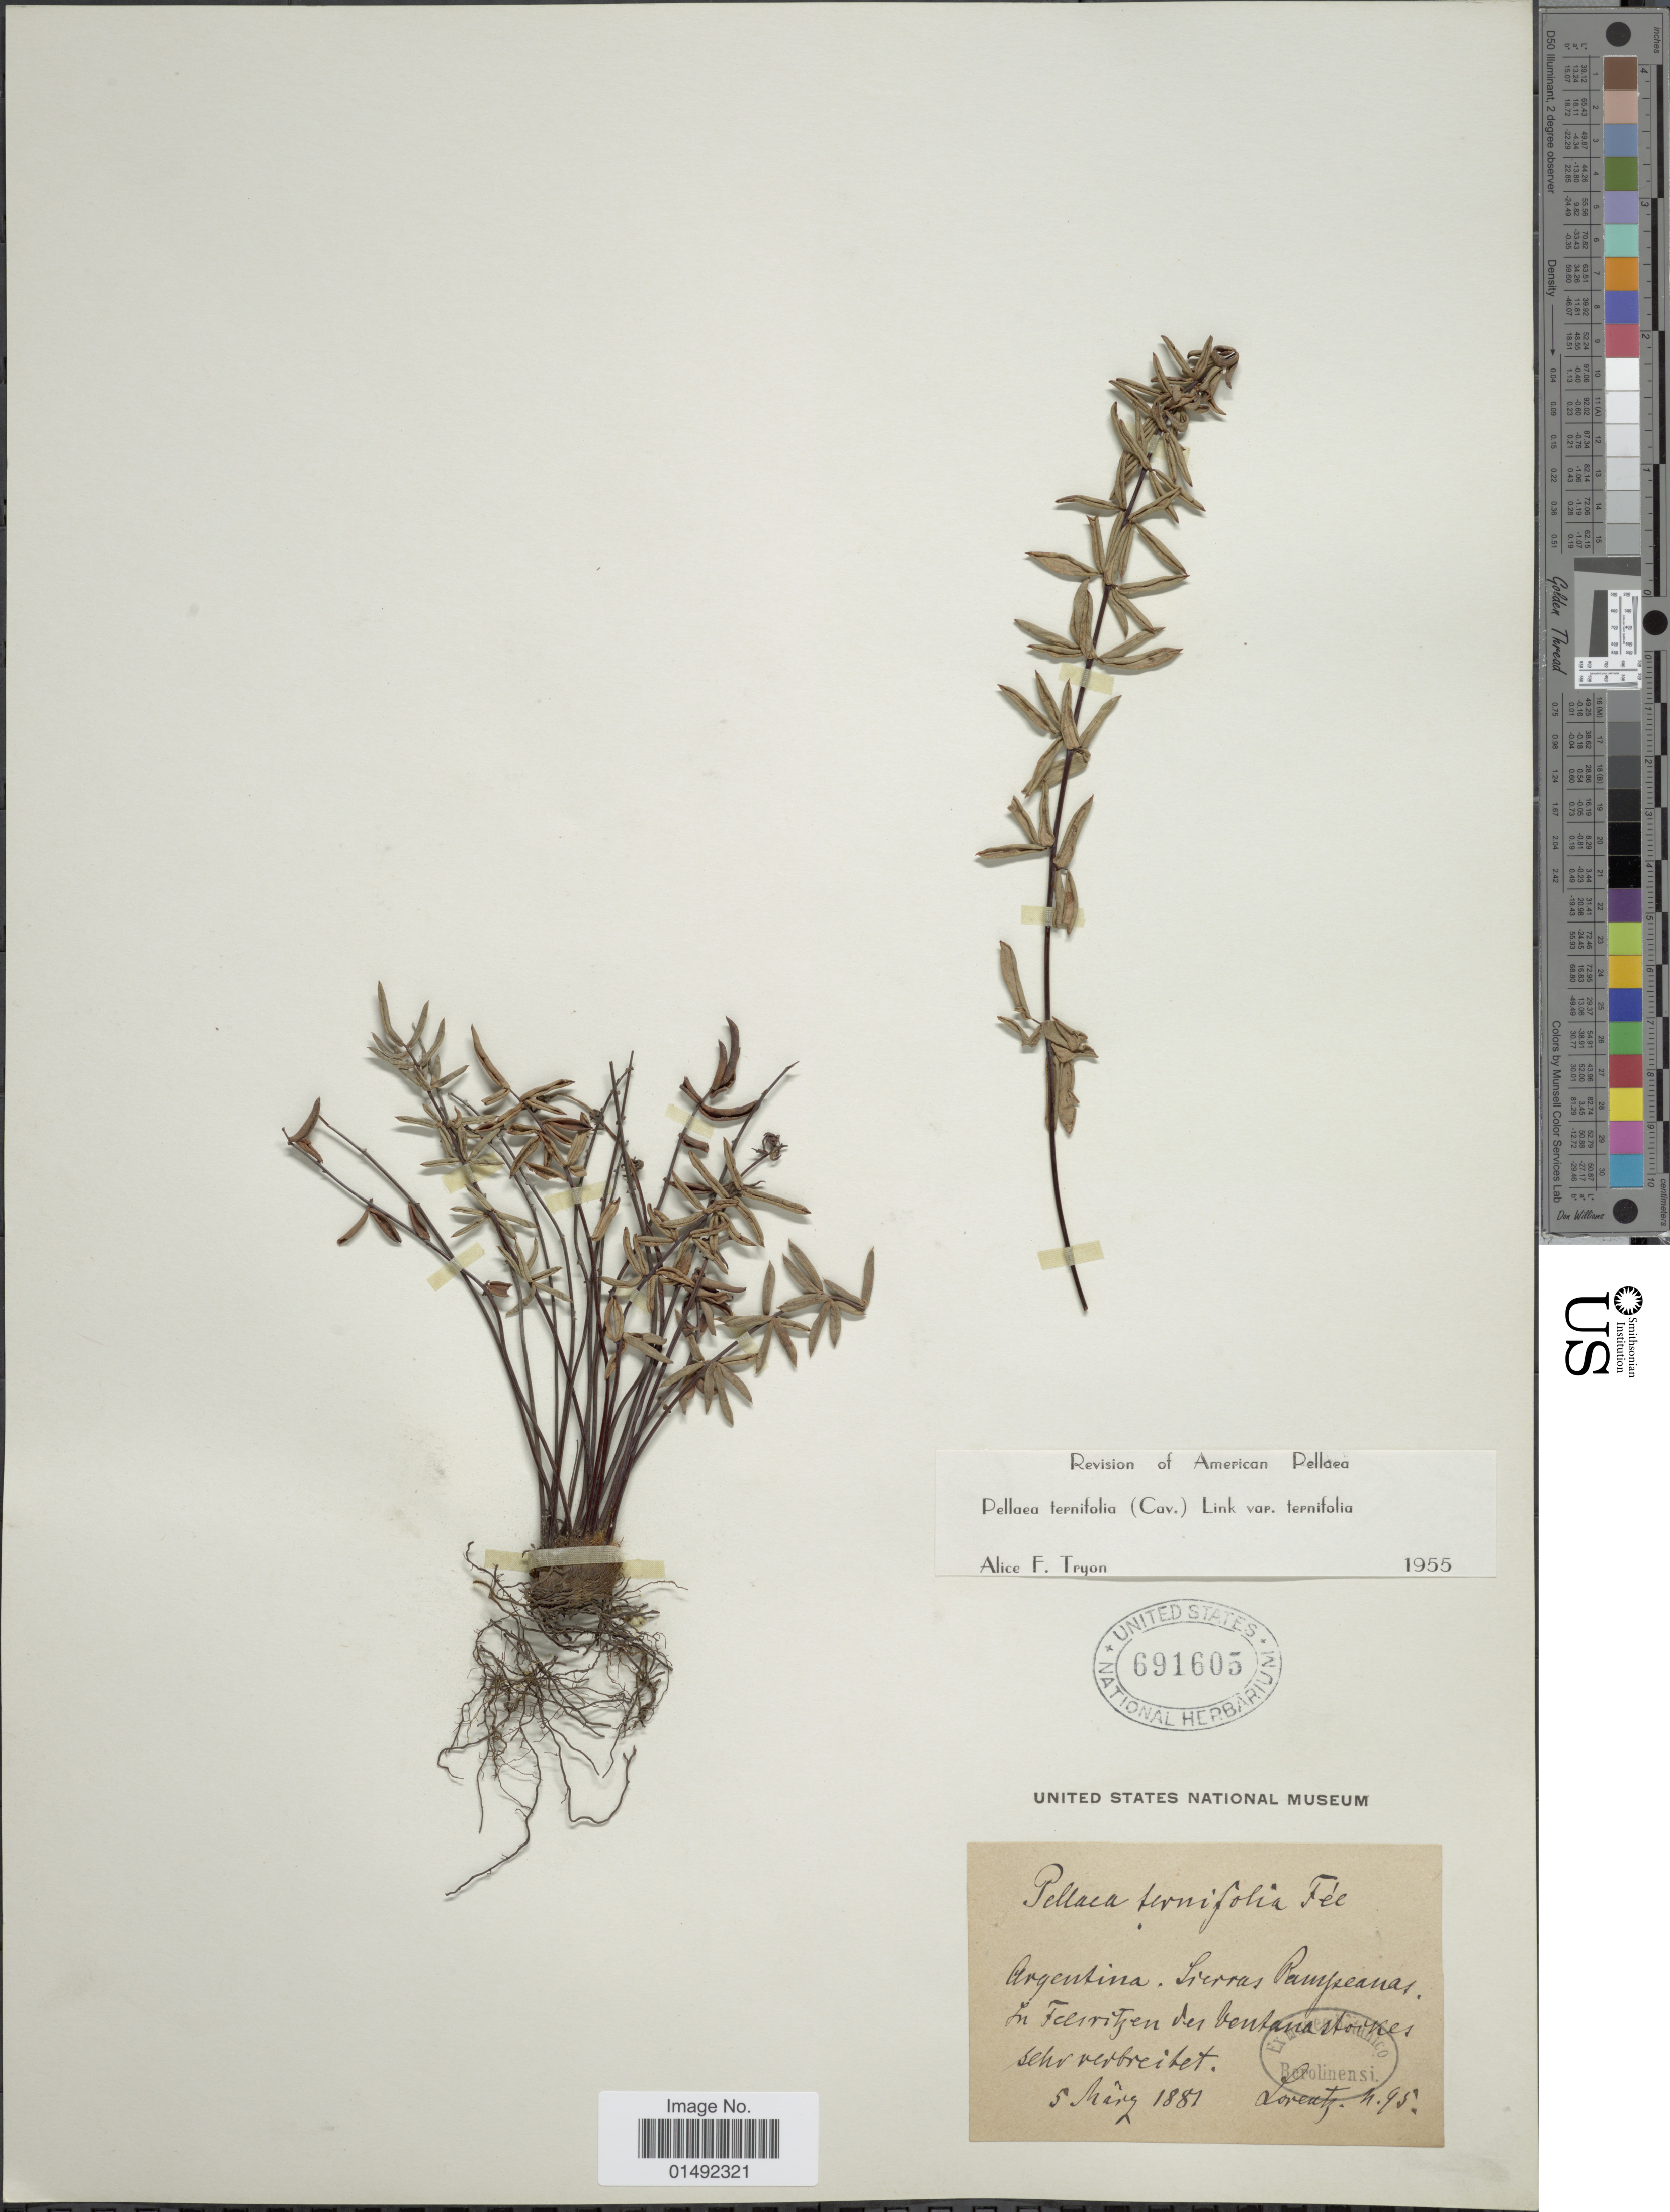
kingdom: Plantae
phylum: Tracheophyta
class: Polypodiopsida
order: Polypodiales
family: Pteridaceae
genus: Pellaea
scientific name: Pellaea ternifolia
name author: (Cav.) Link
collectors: -. Lorentz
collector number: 95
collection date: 1881-03-05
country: Argentina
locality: Sierras Pampeanas, Ventanas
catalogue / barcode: US 691605